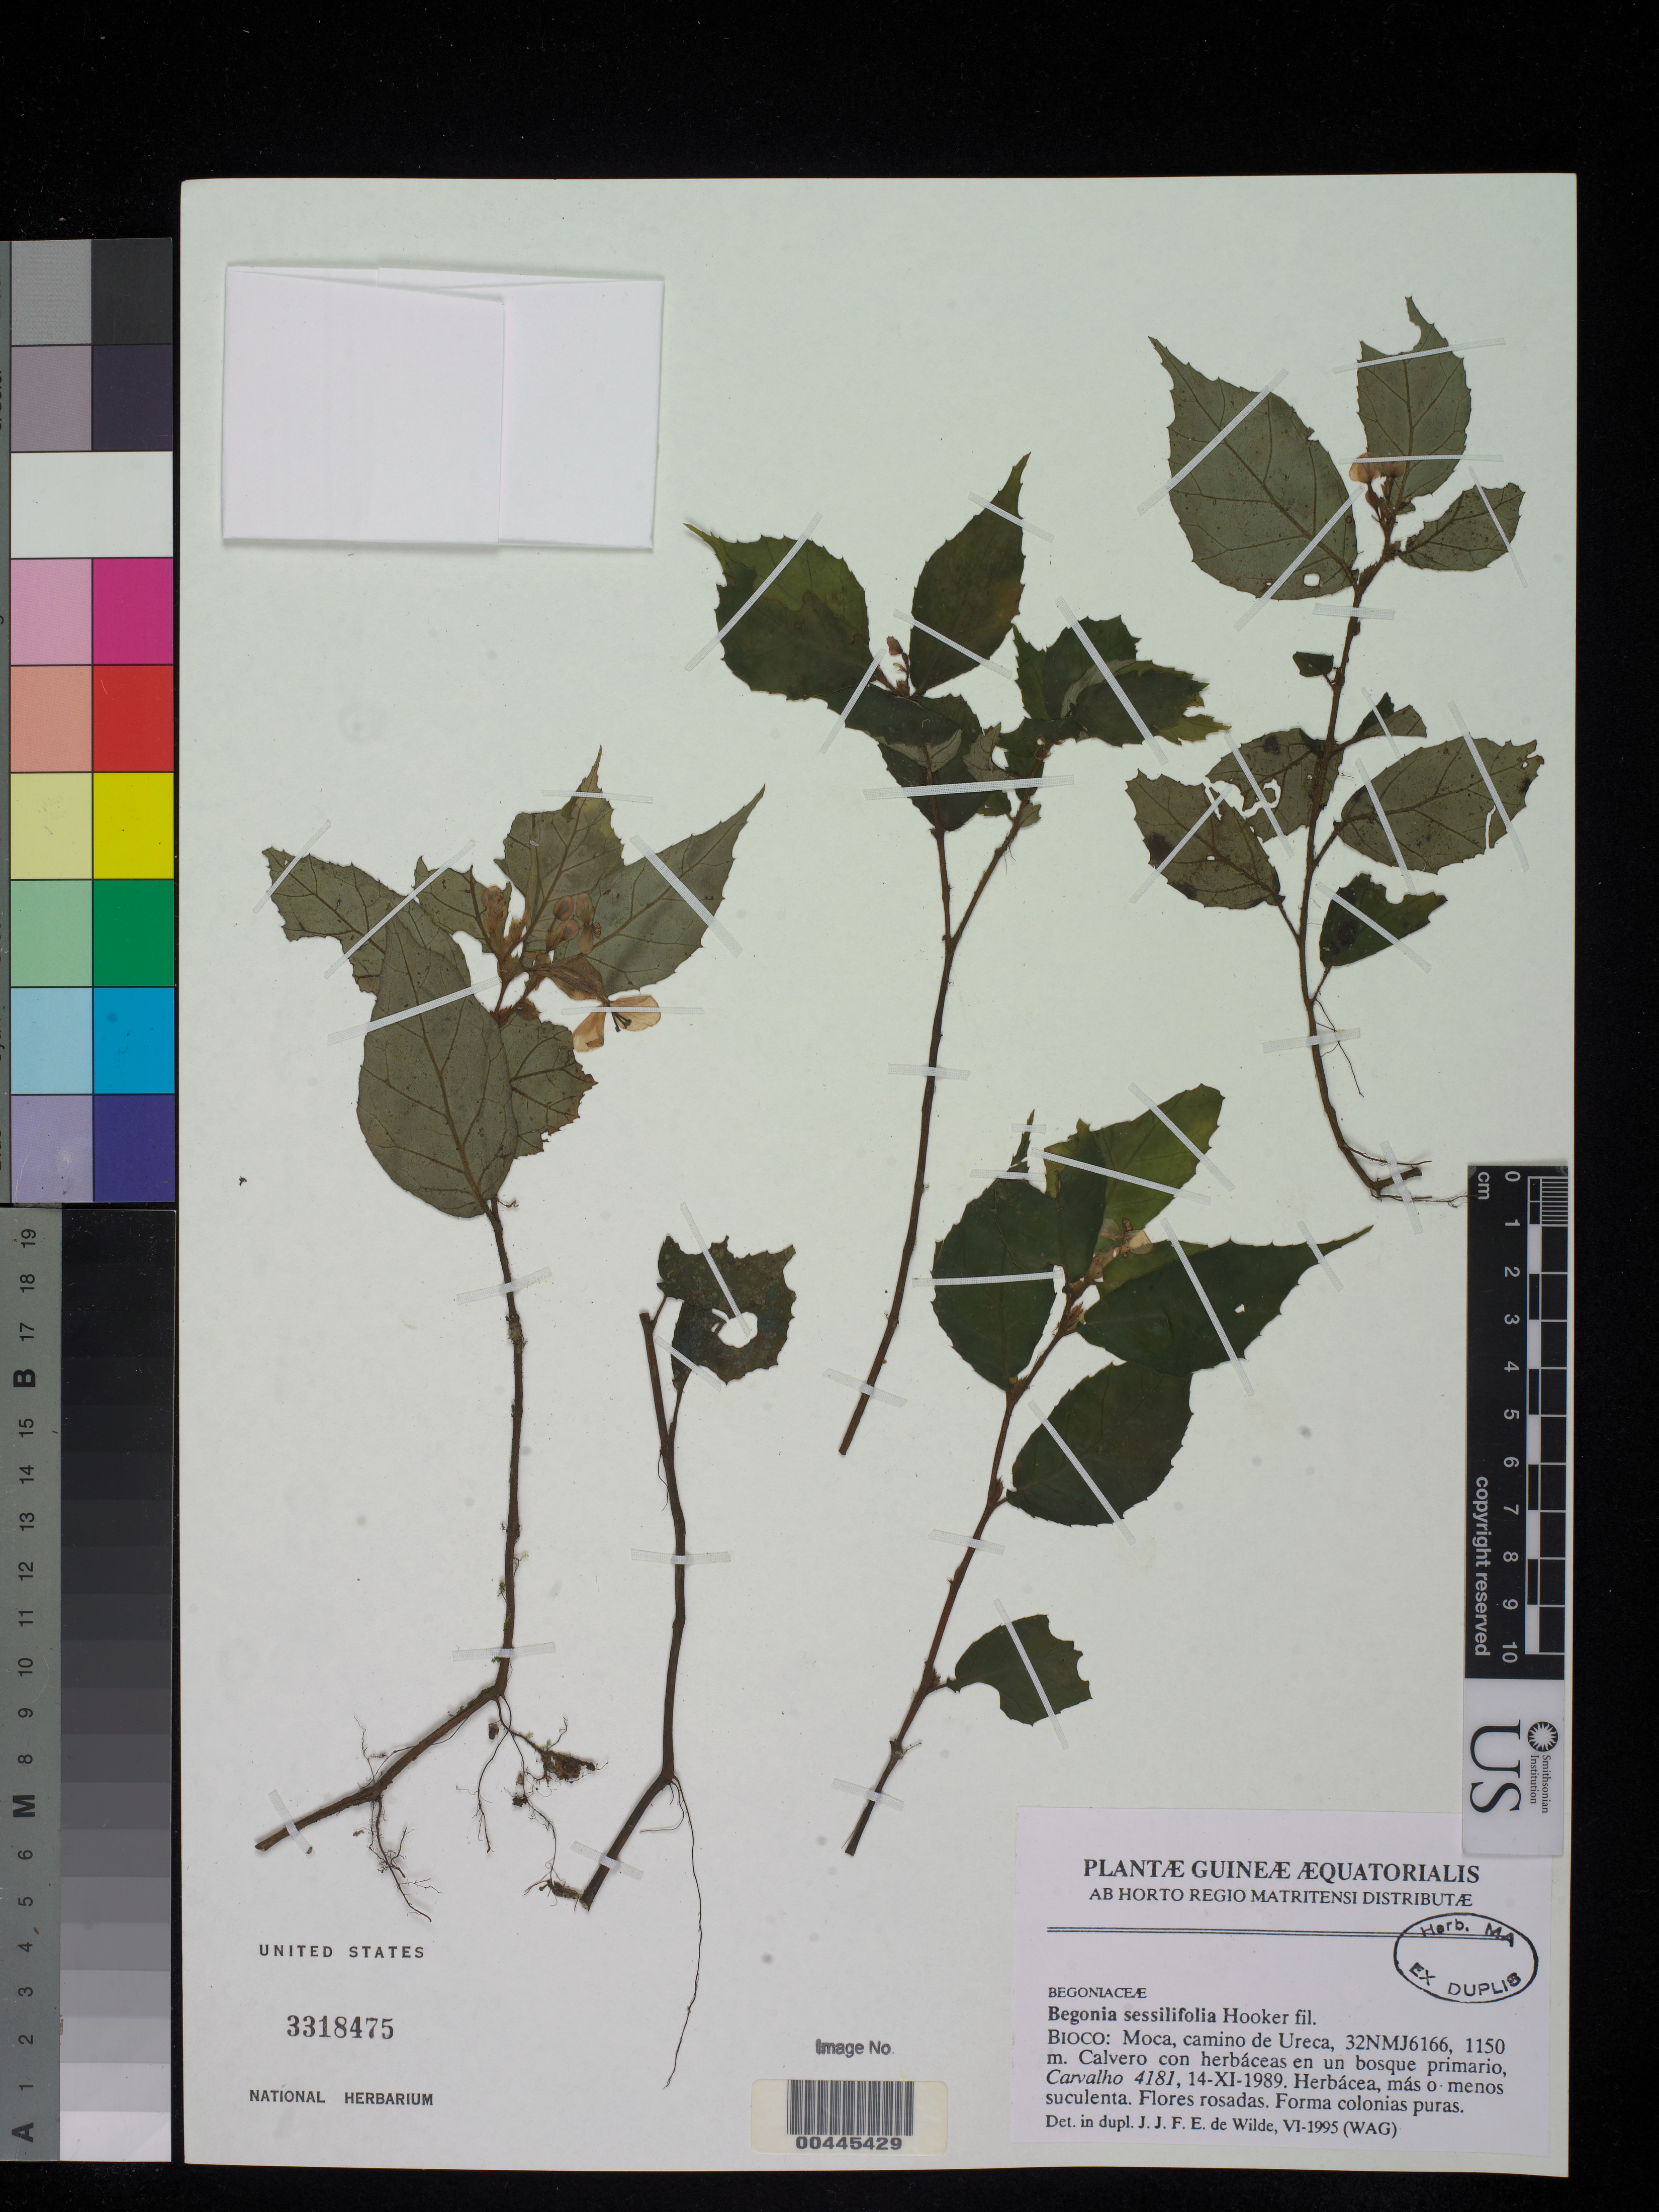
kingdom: Plantae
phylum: Tracheophyta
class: Magnoliopsida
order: Cucurbitales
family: Begoniaceae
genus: Begonia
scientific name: Begonia sessilifolia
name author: Hook. f.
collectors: Carvalho, --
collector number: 4181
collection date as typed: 14 Nov 1989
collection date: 1989-11-14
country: Equatorial Guinea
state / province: Bioko Norte / Bioko Sur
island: Bioko Island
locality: Moca. [former Province of Fernando Pó (Bioko).]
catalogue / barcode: US 3318475